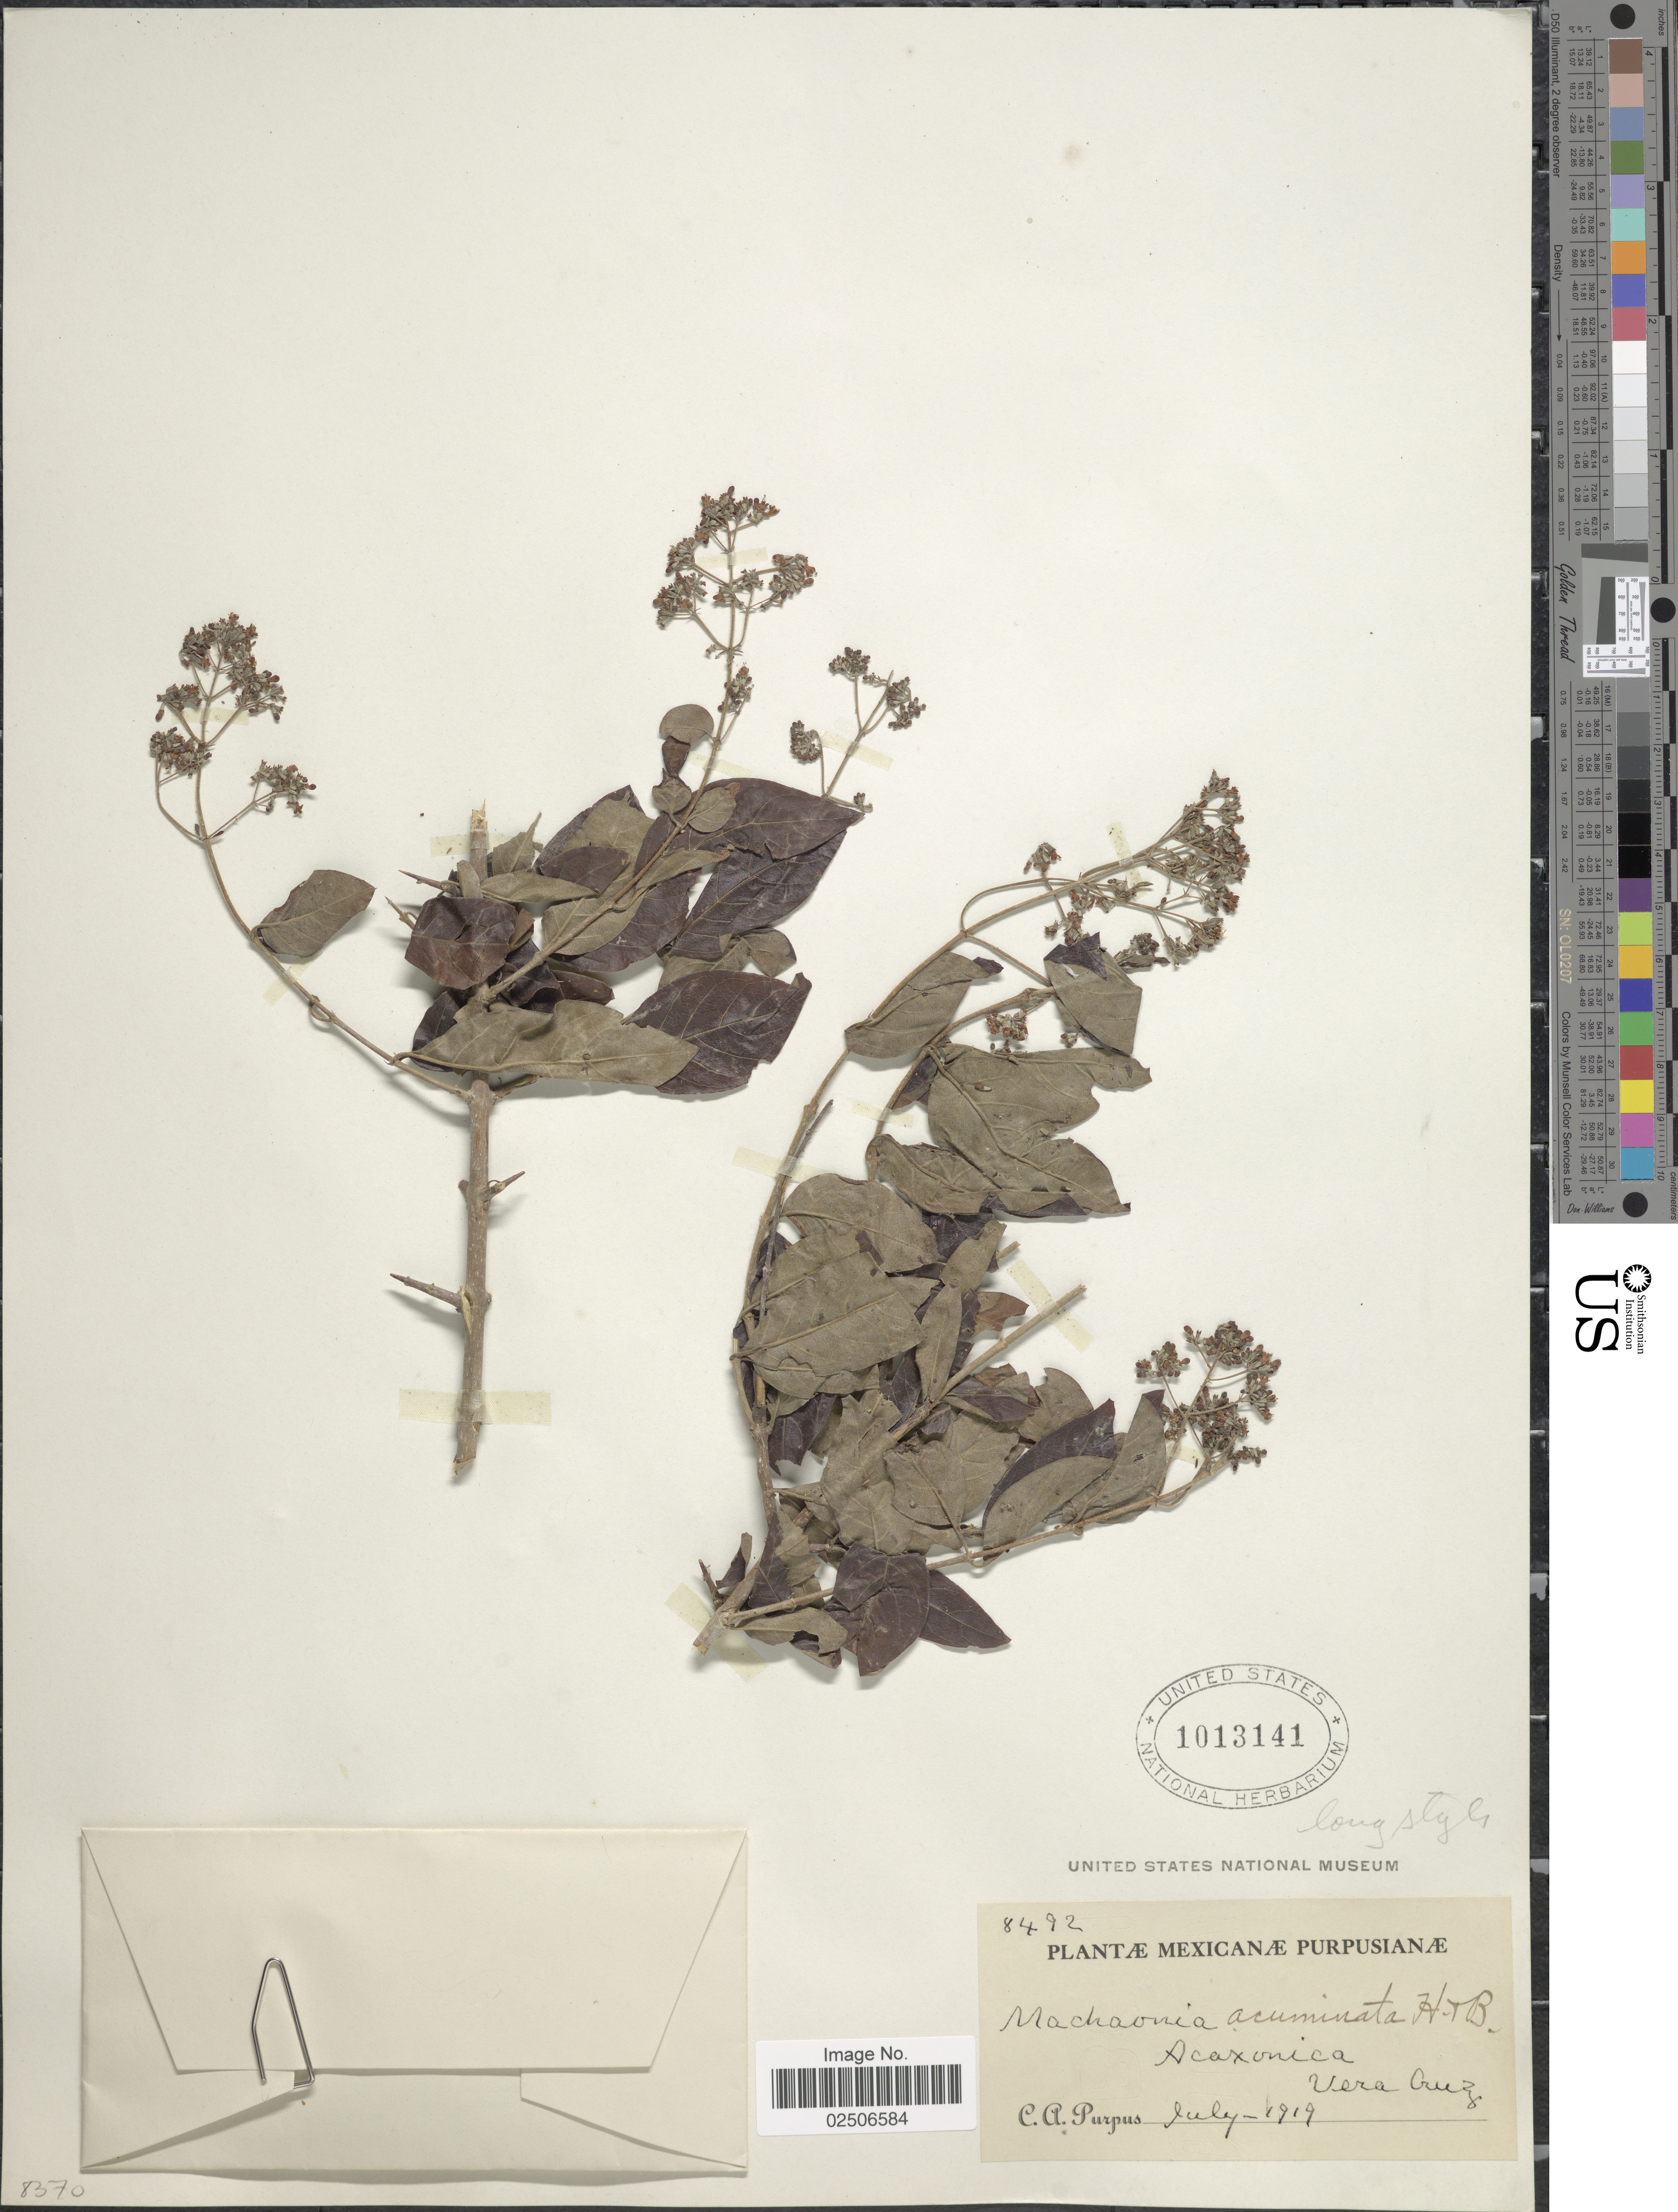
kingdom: Plantae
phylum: Tracheophyta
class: Magnoliopsida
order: Gentianales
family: Rubiaceae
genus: Machaonia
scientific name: Machaonia acuminata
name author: Bonpl.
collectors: C. A. Purpus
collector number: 8492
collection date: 1919-07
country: Mexico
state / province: Veracruz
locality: Mexicanae Purpusianae, Acaxonica, Vera Cruz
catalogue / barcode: US 1013141